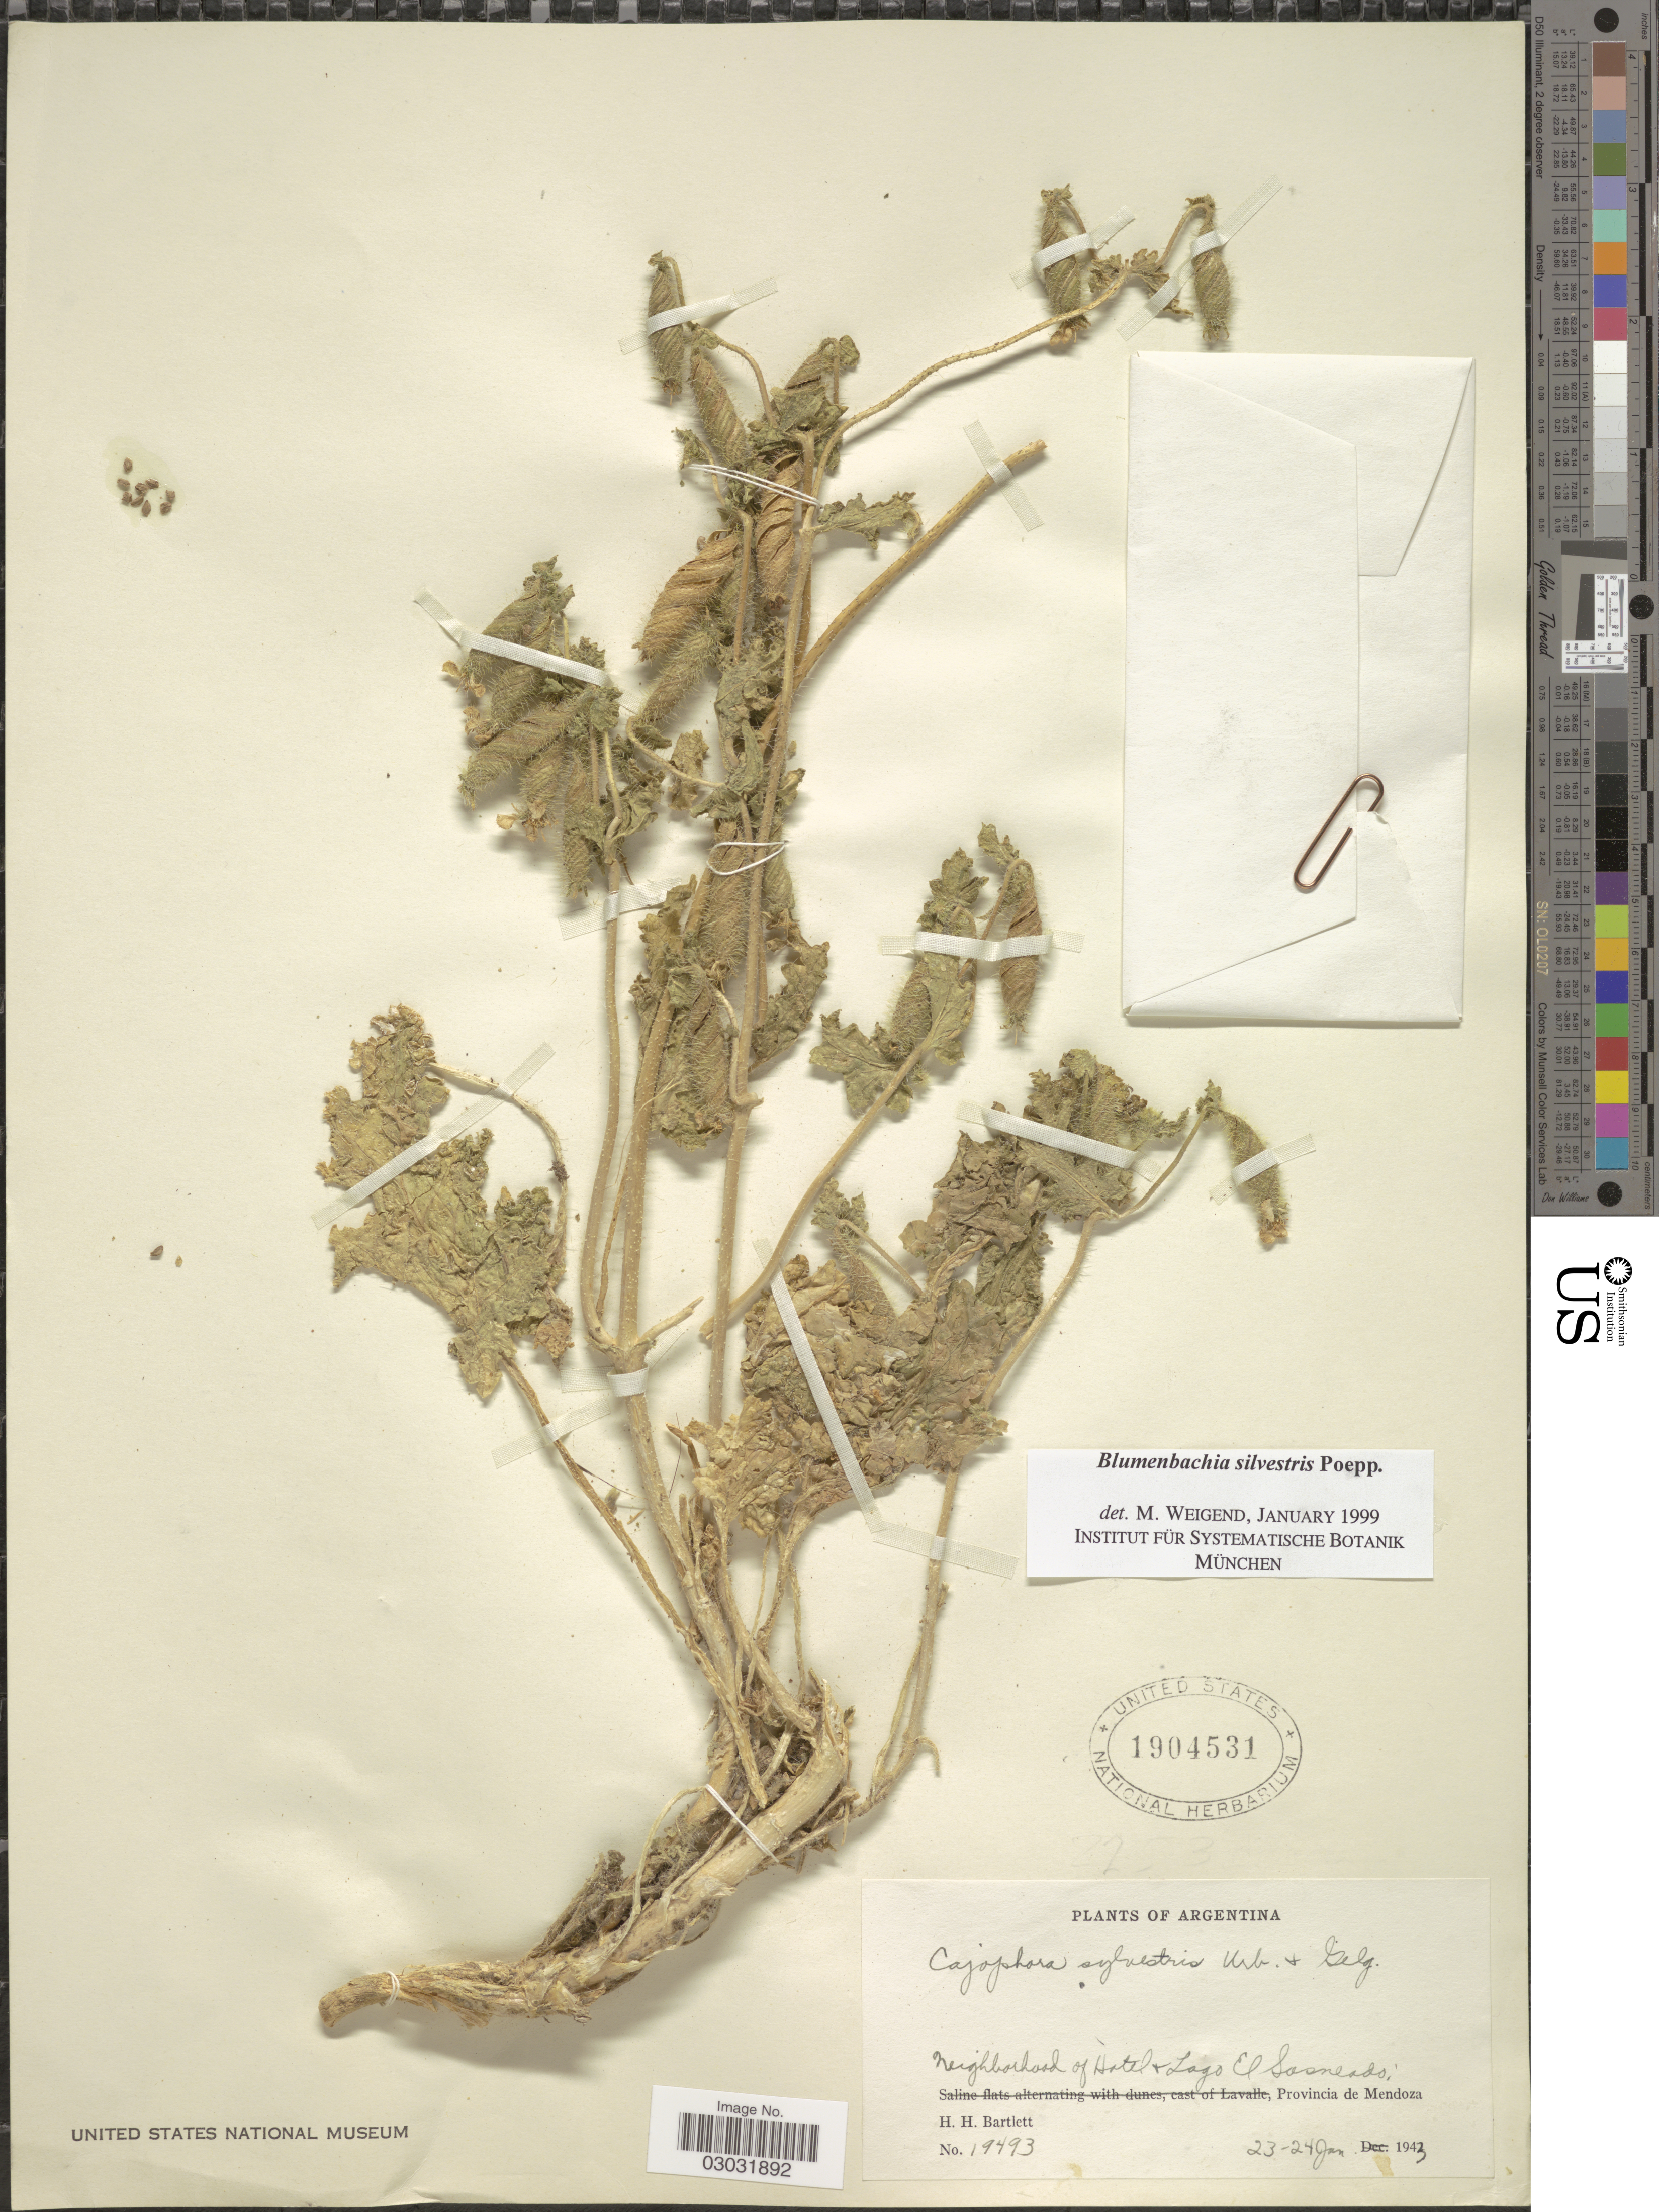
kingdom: Plantae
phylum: Tracheophyta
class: Magnoliopsida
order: Cornales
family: Loasaceae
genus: Blumenbachia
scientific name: Blumenbachia silvestris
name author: Poepp.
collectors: H. H. Bartlett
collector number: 19493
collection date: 1943-01-23/1943-01-24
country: Argentina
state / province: Mendoza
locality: Neighborhood of Hotel & Lago El Sosneado.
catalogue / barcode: US 1904531